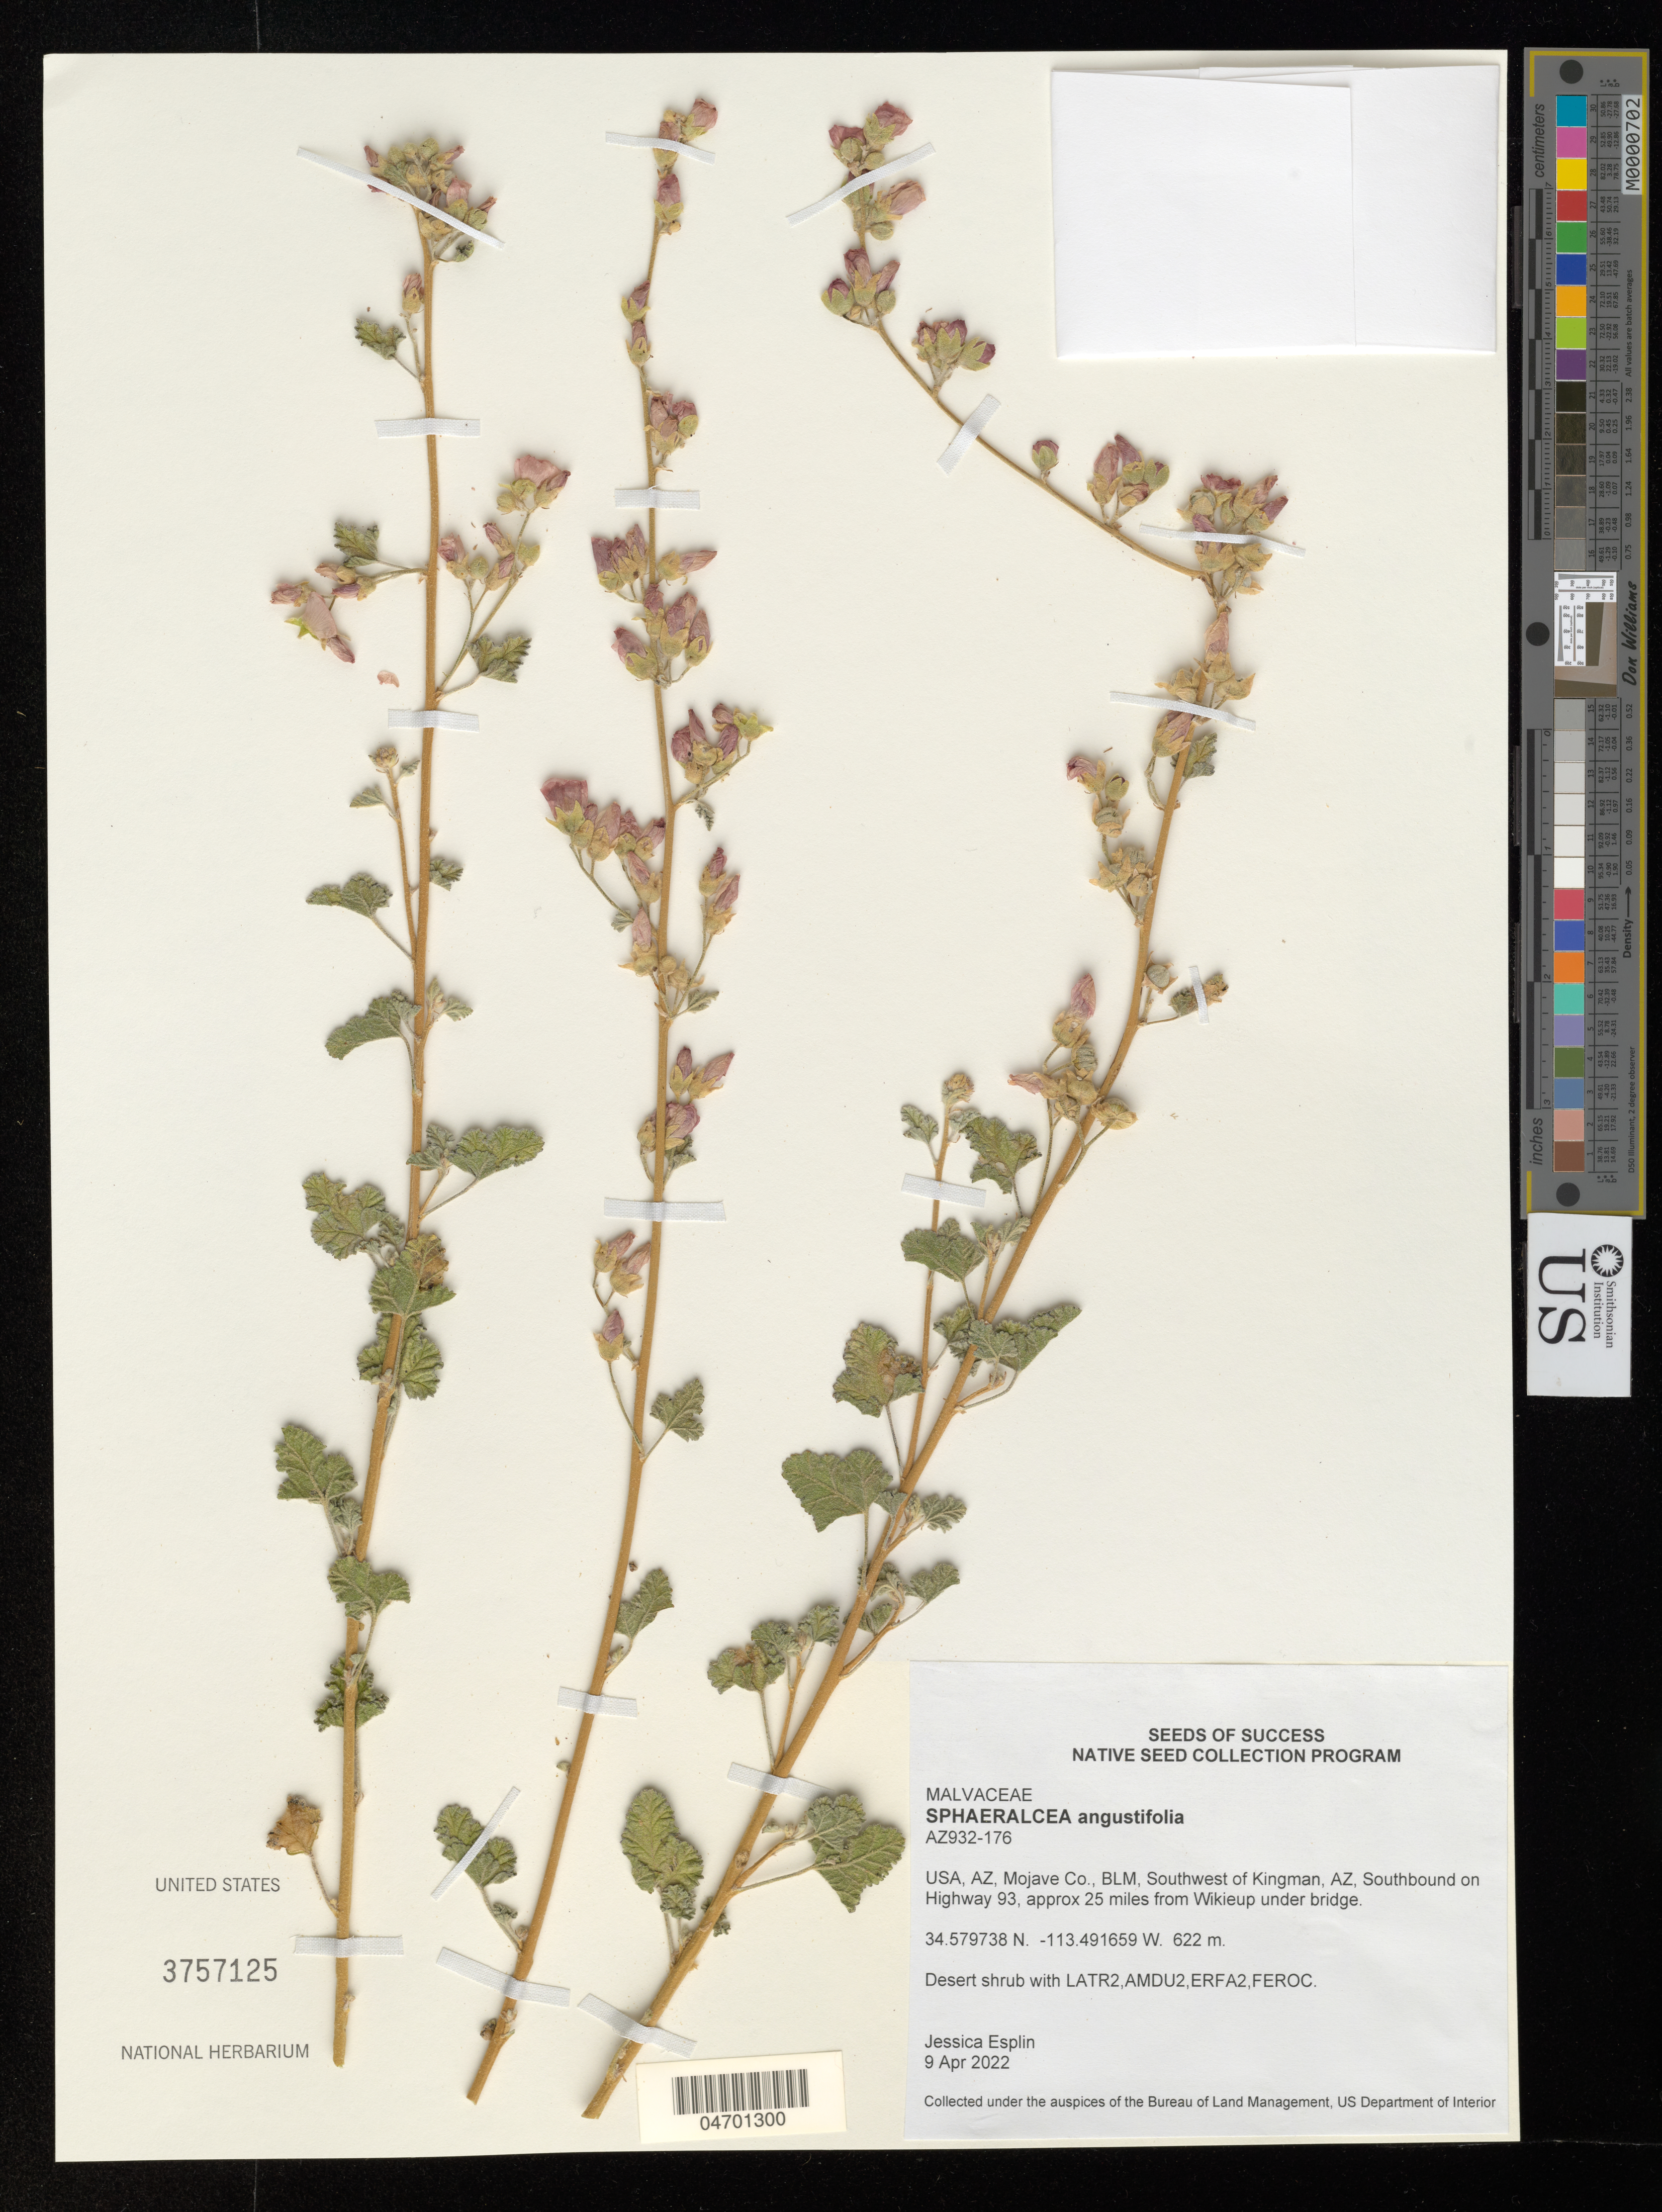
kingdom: Plantae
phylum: Tracheophyta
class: Magnoliopsida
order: Malvales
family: Malvaceae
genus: Sphaeralcea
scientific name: Sphaeralcea angustifolia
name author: (Cav.) G. Don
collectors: A. Ron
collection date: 2022-04-09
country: United States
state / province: Arizona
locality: AZ, Mojave Co., BLM, South of Kingman, Southbound on Highway 93, approx 25 miles from Wikieup under bridge.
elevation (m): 622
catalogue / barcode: US 3757125